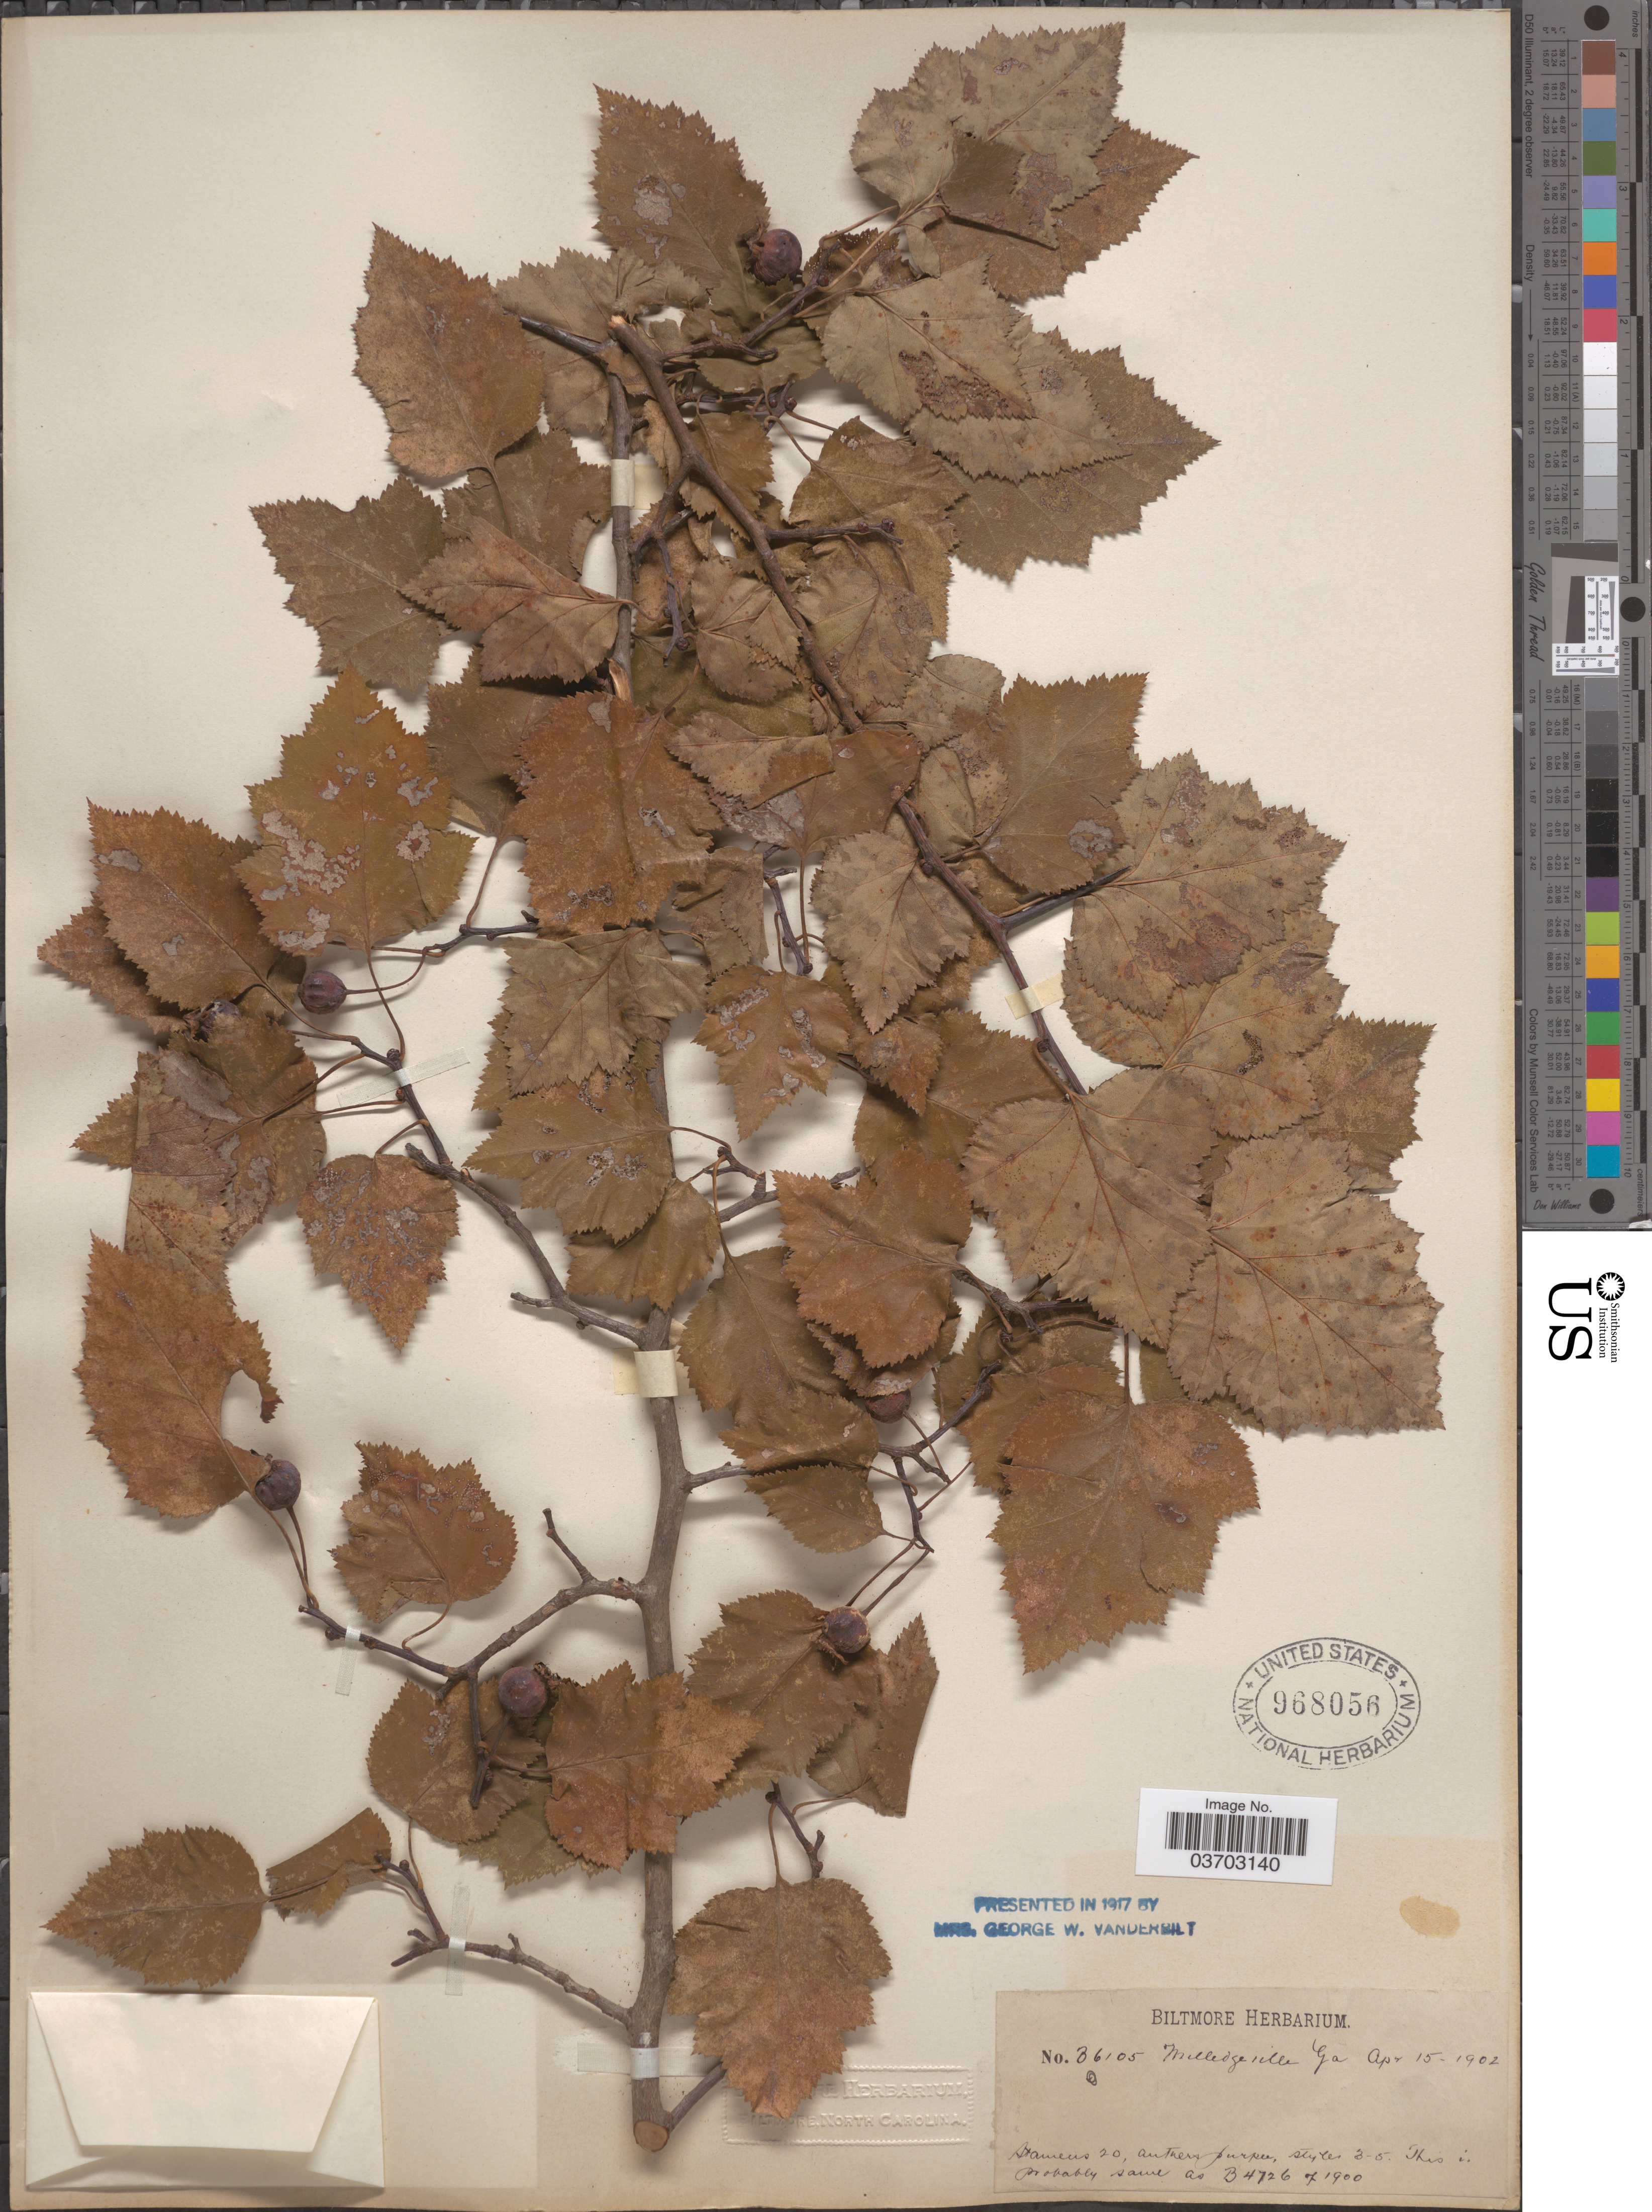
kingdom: Plantae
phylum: Tracheophyta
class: Magnoliopsida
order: Rosales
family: Rosaceae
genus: Crataegus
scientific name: Crataegus sp.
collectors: ex herb. Biltmore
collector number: B6105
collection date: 1902-04-15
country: United States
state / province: Georgia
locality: Milledgeville.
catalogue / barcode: US 968056